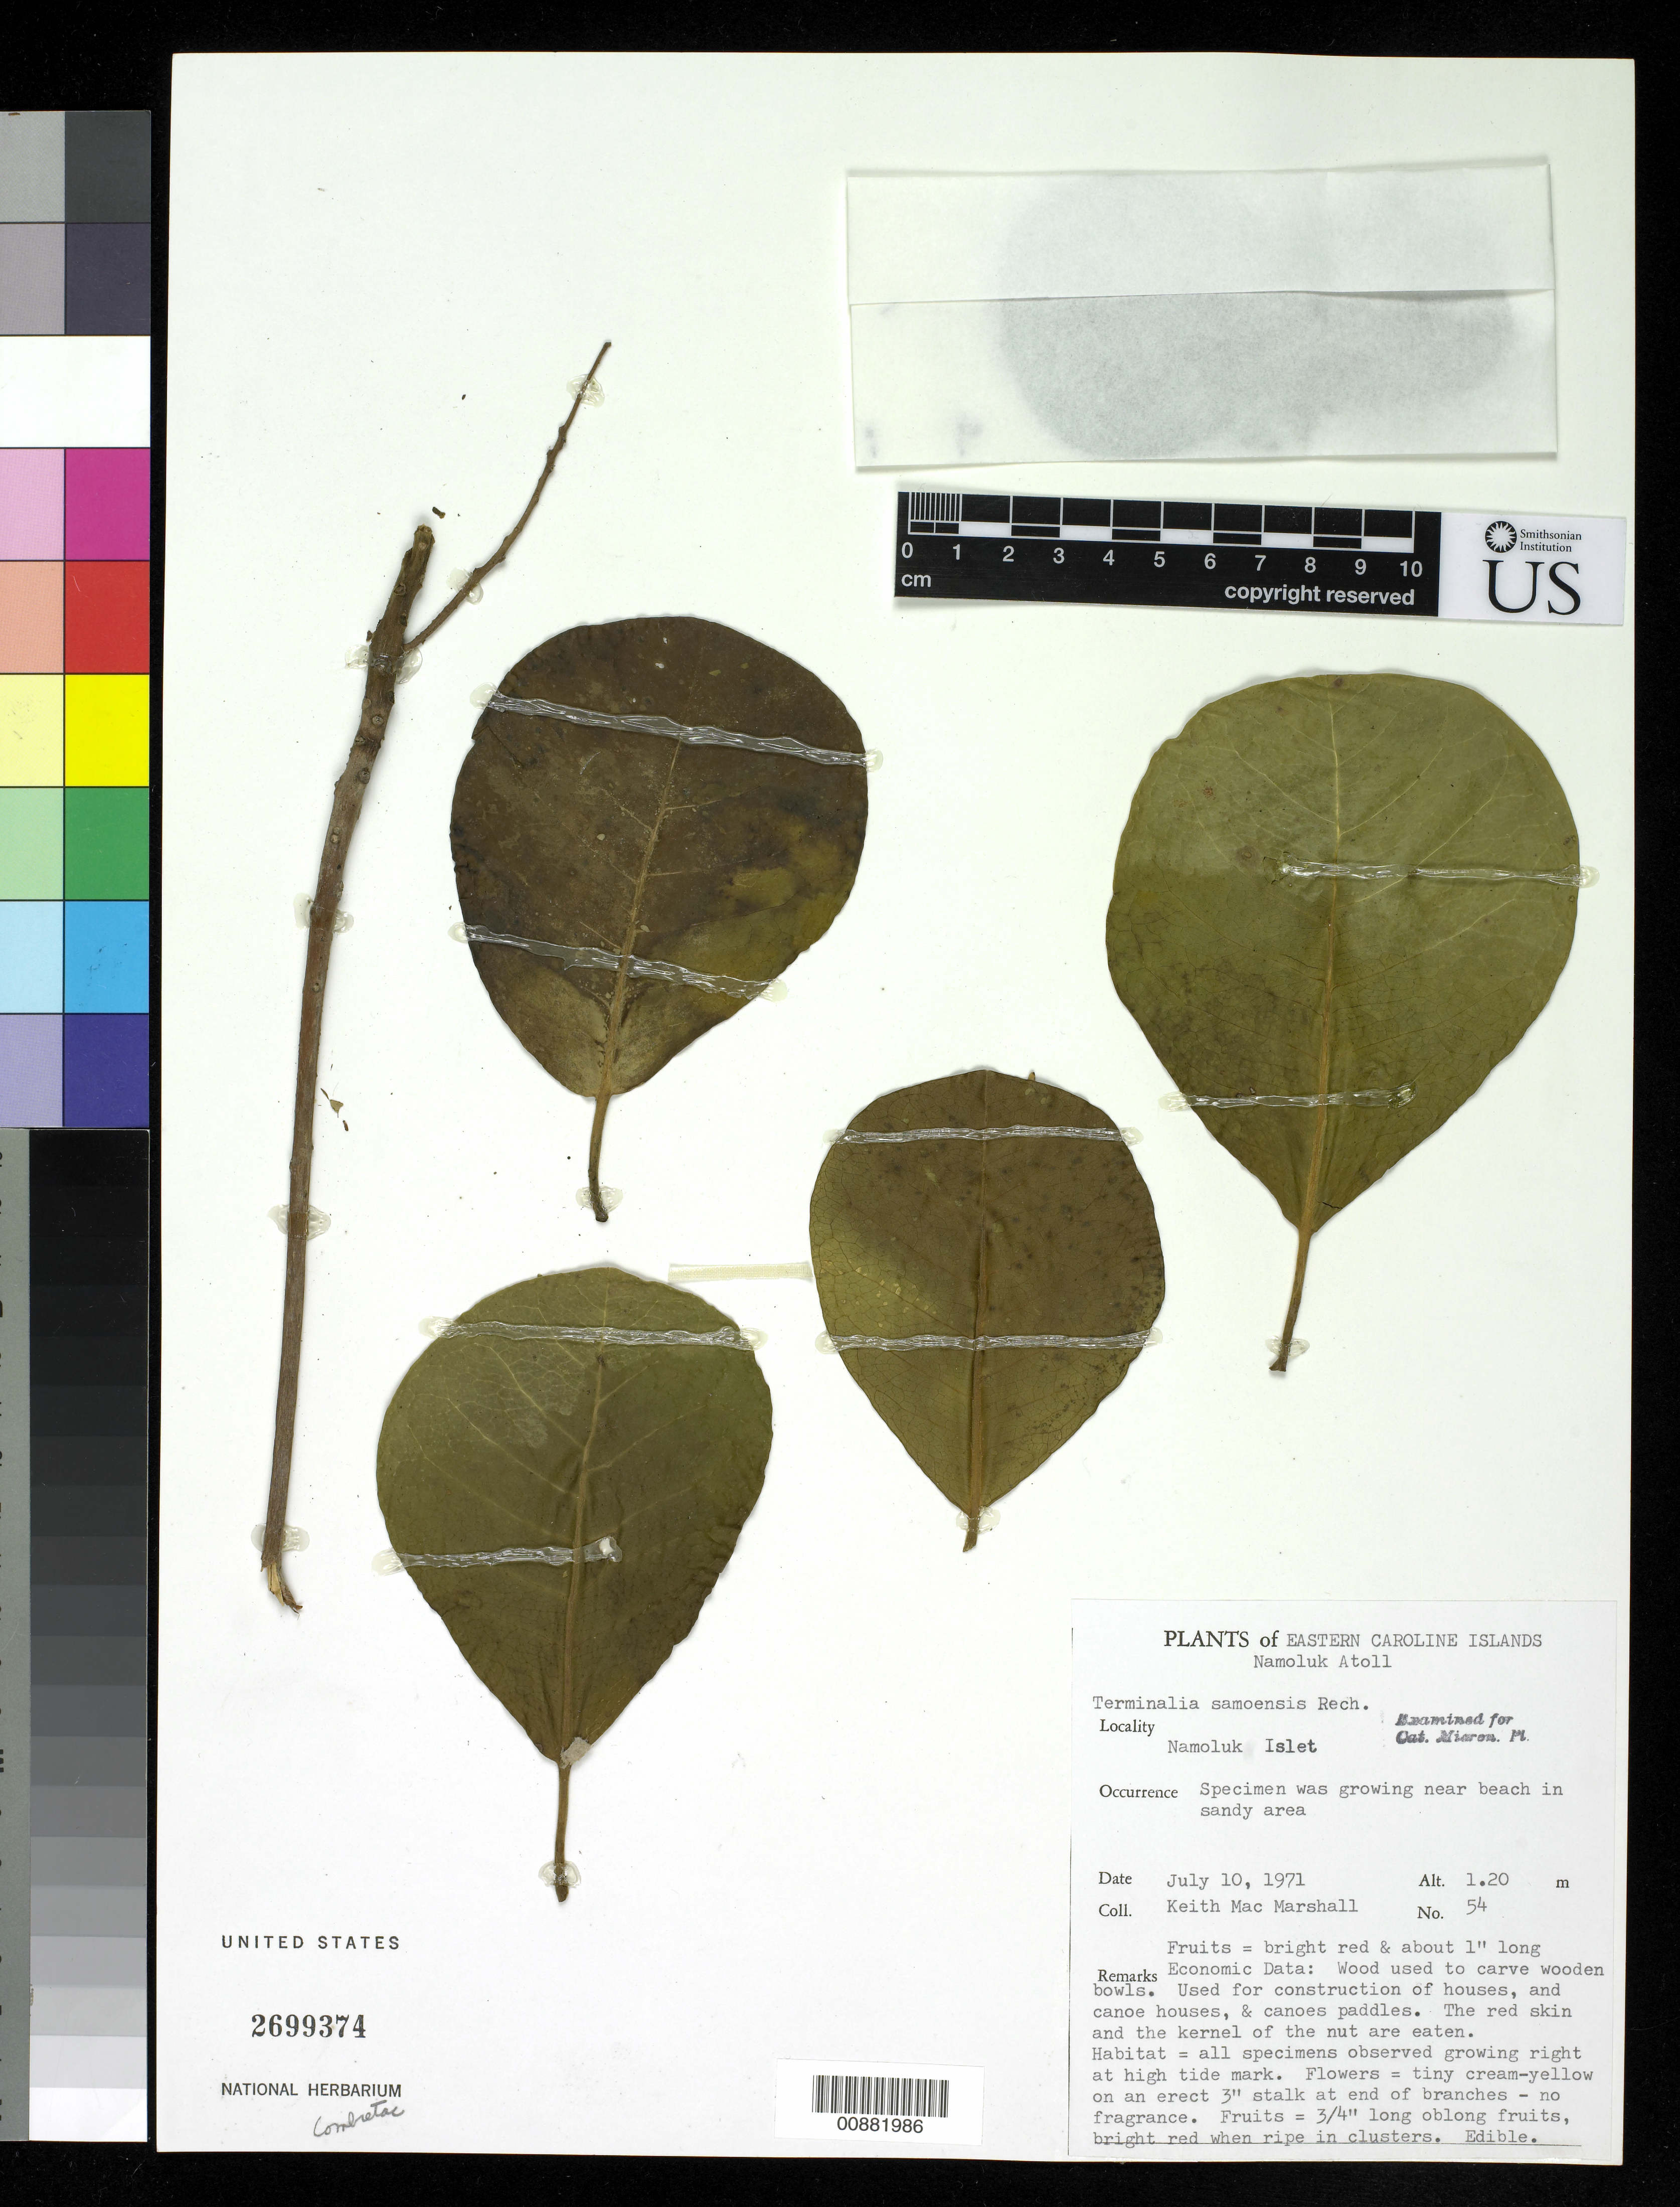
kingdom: Plantae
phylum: Tracheophyta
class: Magnoliopsida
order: Myrtales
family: Combretaceae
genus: Terminalia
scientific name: Terminalia samoensis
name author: Rech.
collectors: K. M. Marshall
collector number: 54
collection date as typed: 10 Jul 1971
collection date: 1971-07-10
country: Micronesia, Federated States of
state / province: Truk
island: Namokuk [Namoluk] Atoll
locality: Namoluk Islet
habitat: Specimen was growning near beach in sandy area. All specimens observed growing right at high tide mark.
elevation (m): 1.2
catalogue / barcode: US 2699374